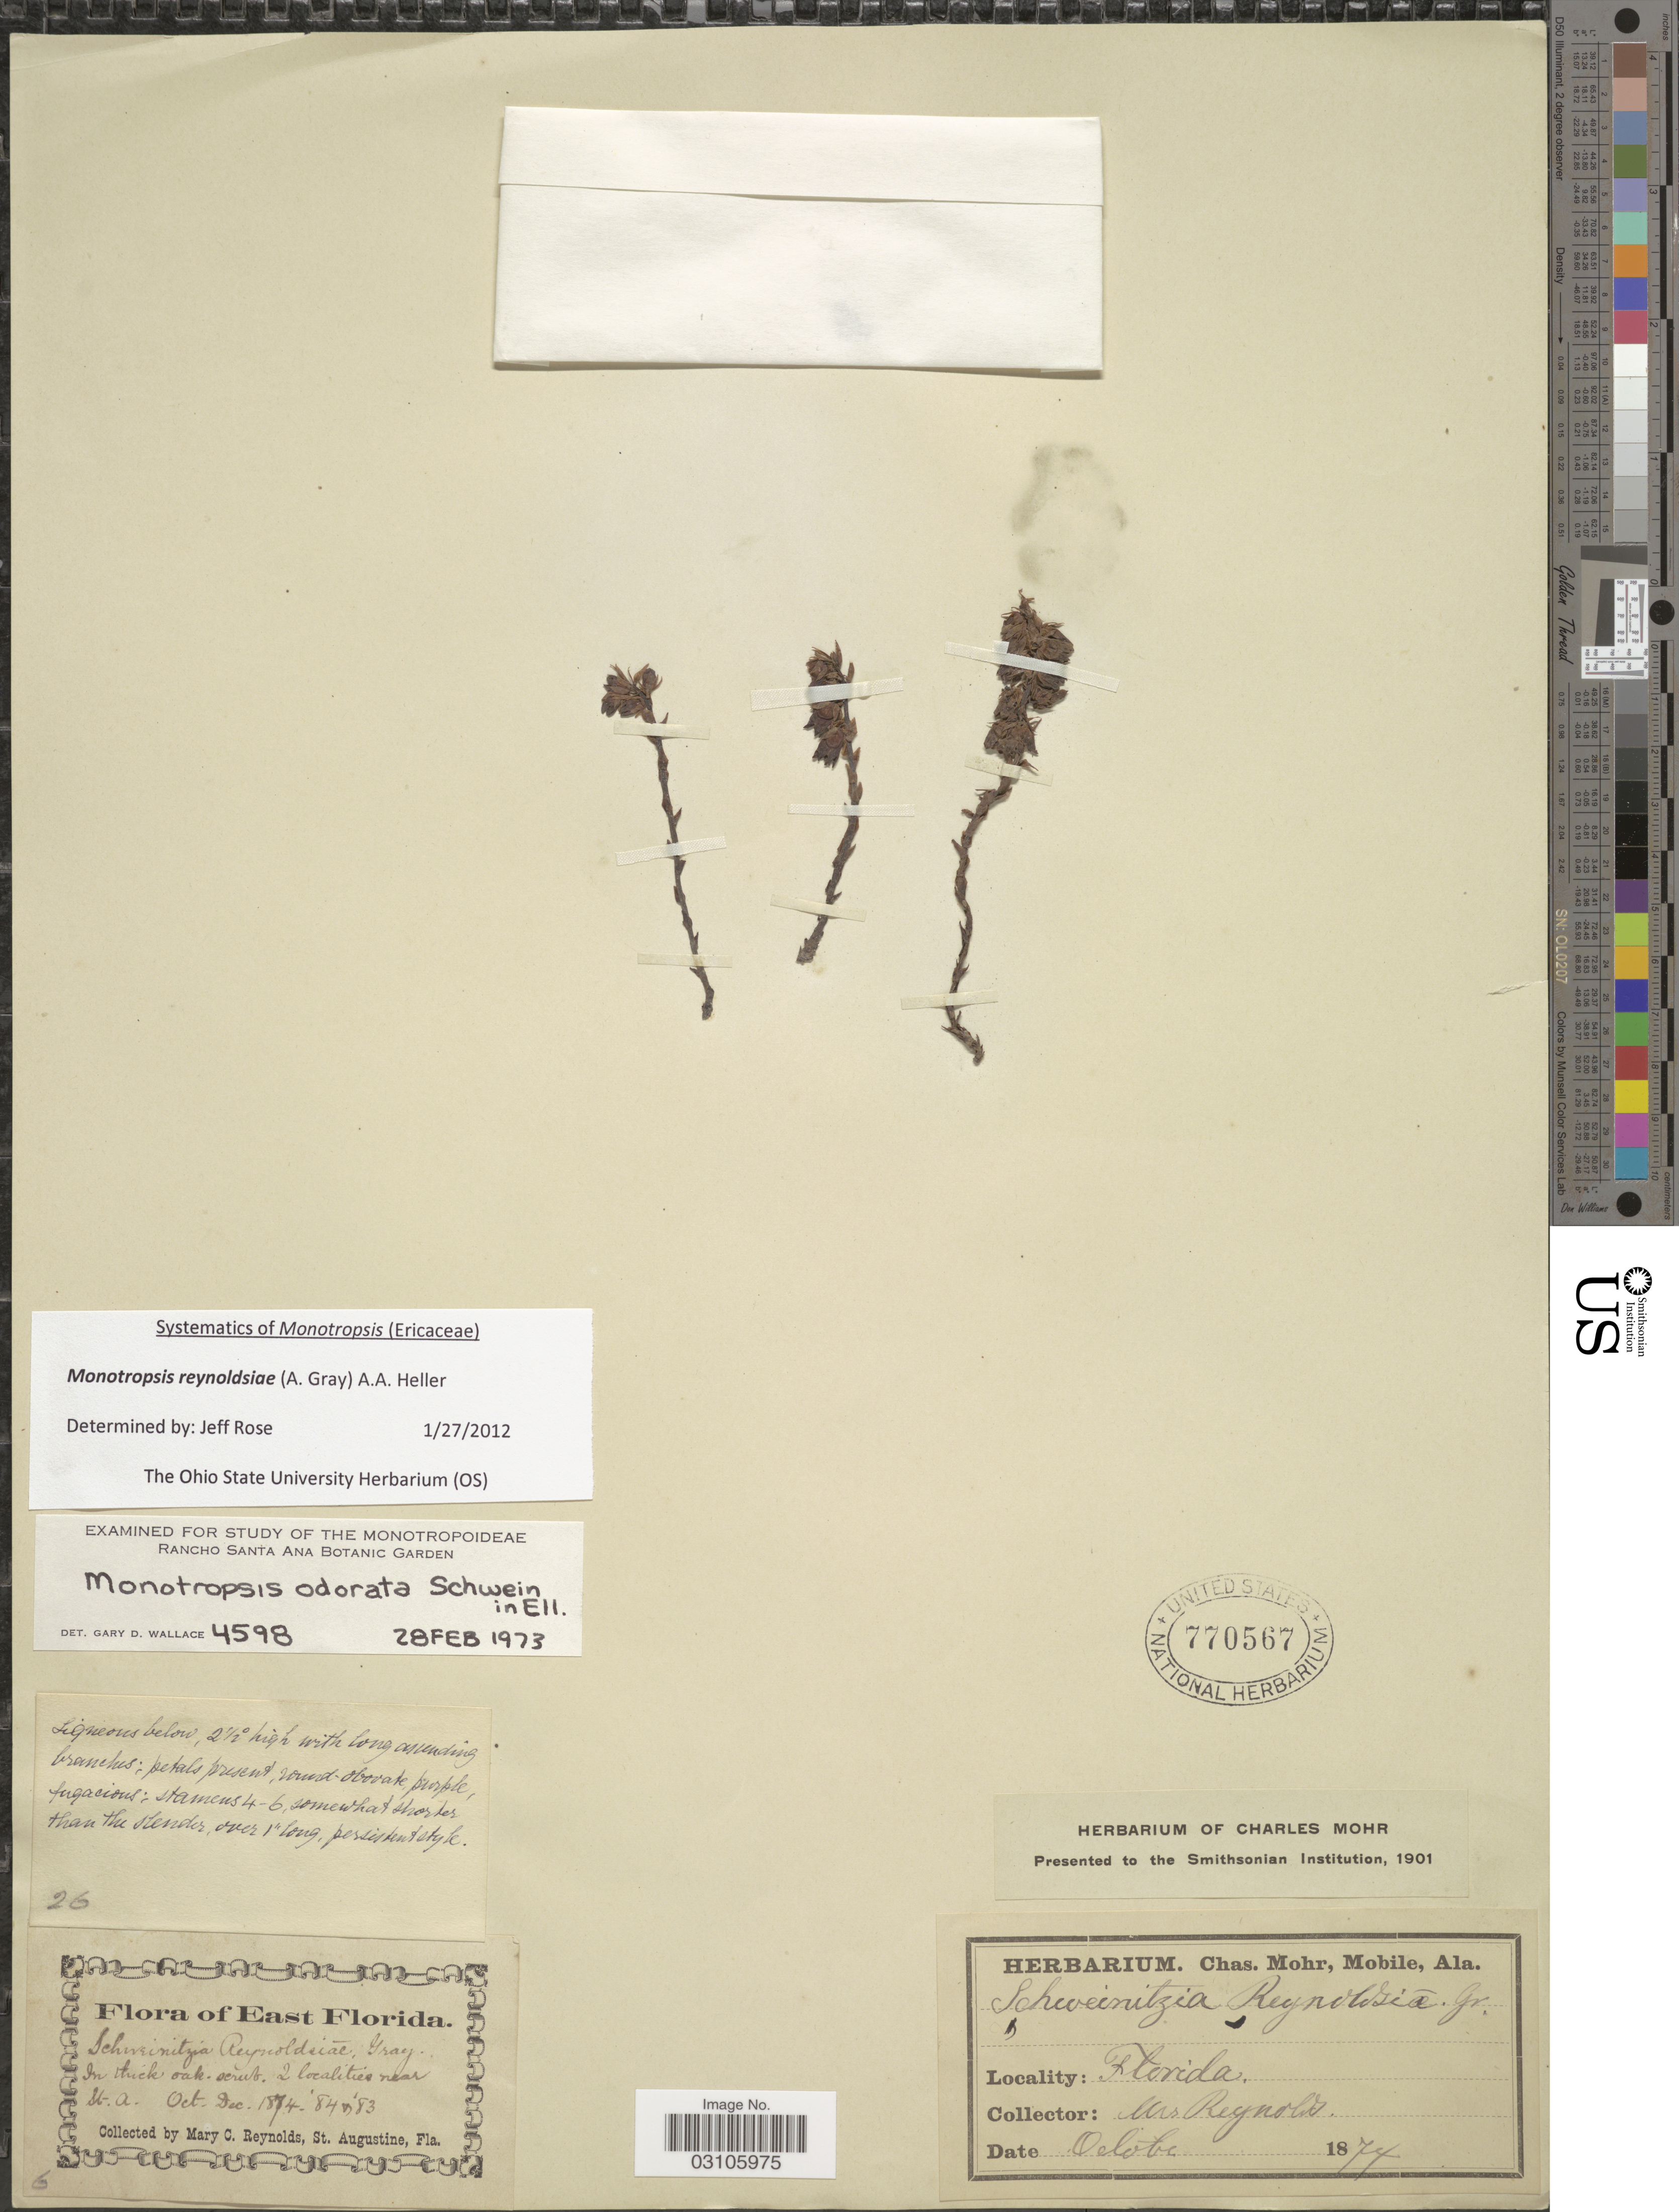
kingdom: Plantae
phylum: Tracheophyta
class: Magnoliopsida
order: Ericales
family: Ericaceae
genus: Monotropsis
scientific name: Monotropsis reynoldsiae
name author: (A. Gray) A. Heller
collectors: M. Reynolds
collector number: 26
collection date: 1874-10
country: United States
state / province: Florida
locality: East Florida. 2 localities near St. A.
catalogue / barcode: US 770567